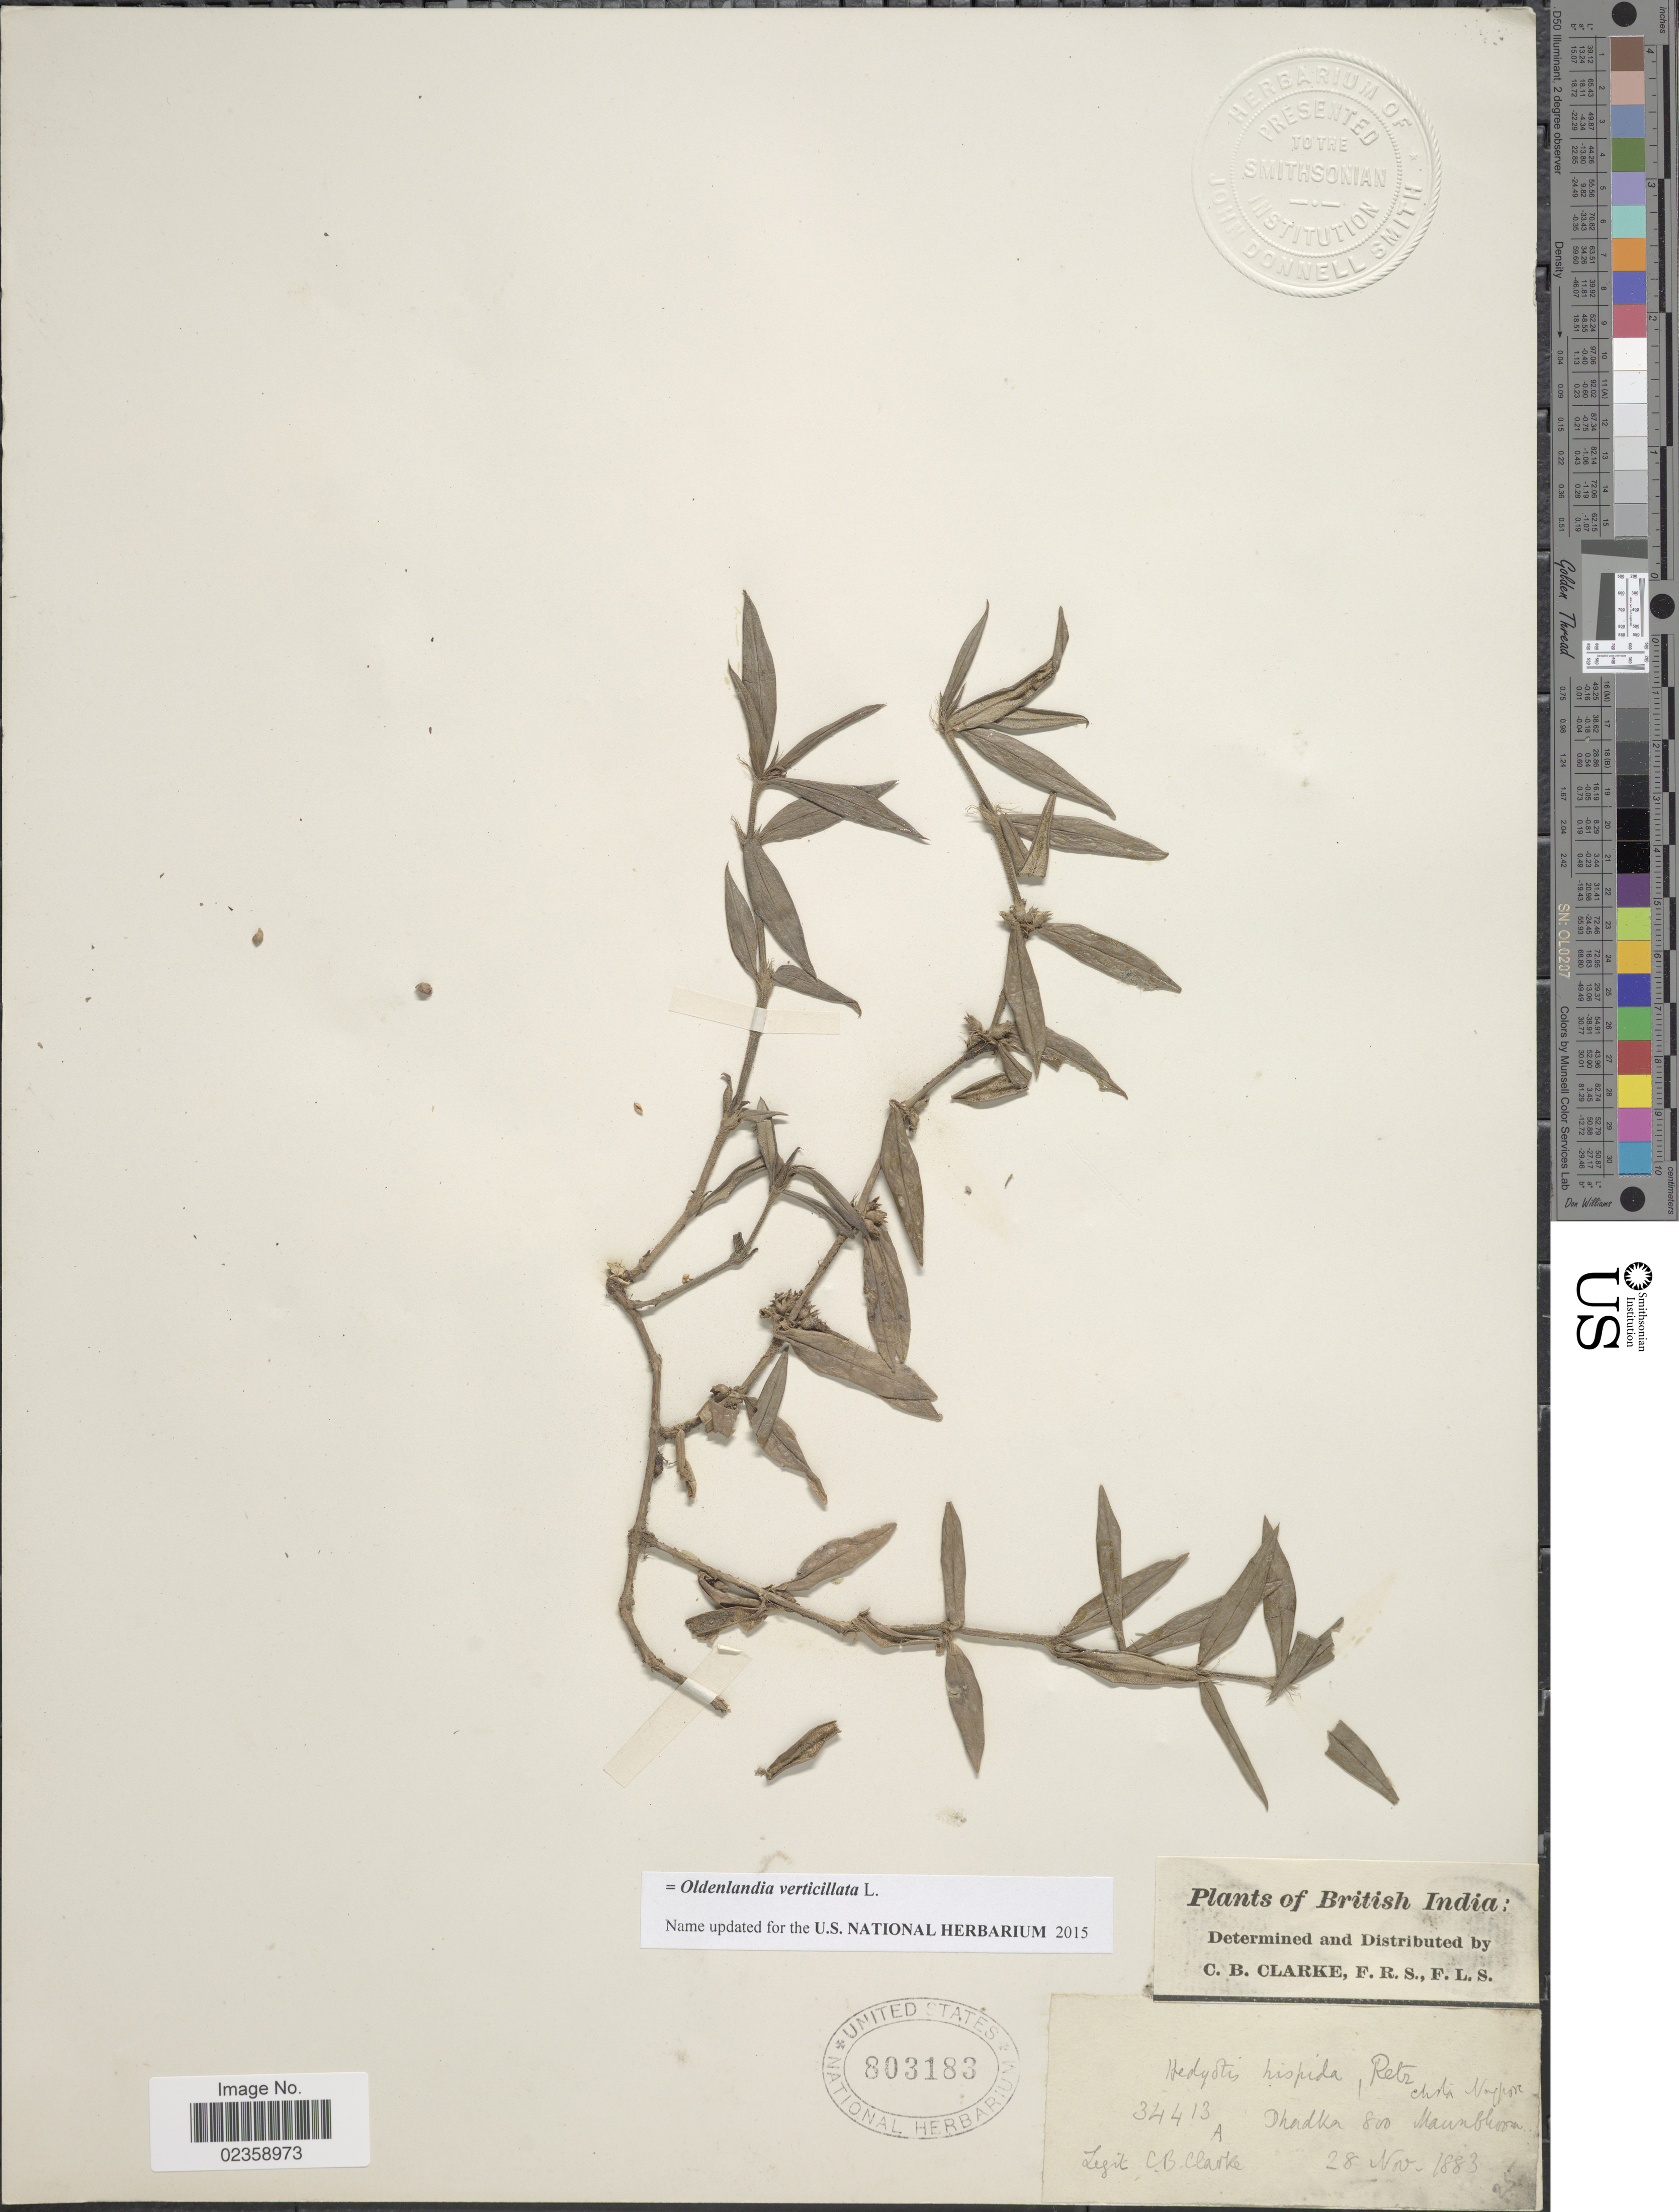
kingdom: Plantae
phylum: Tracheophyta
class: Magnoliopsida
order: Gentianales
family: Rubiaceae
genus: Oldenlandia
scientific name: Oldenlandia verticillata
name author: L.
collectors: C. B. Clarke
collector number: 34413A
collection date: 1883-11-28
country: India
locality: British India. Dhadka, Maunbhoom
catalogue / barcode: US 803183